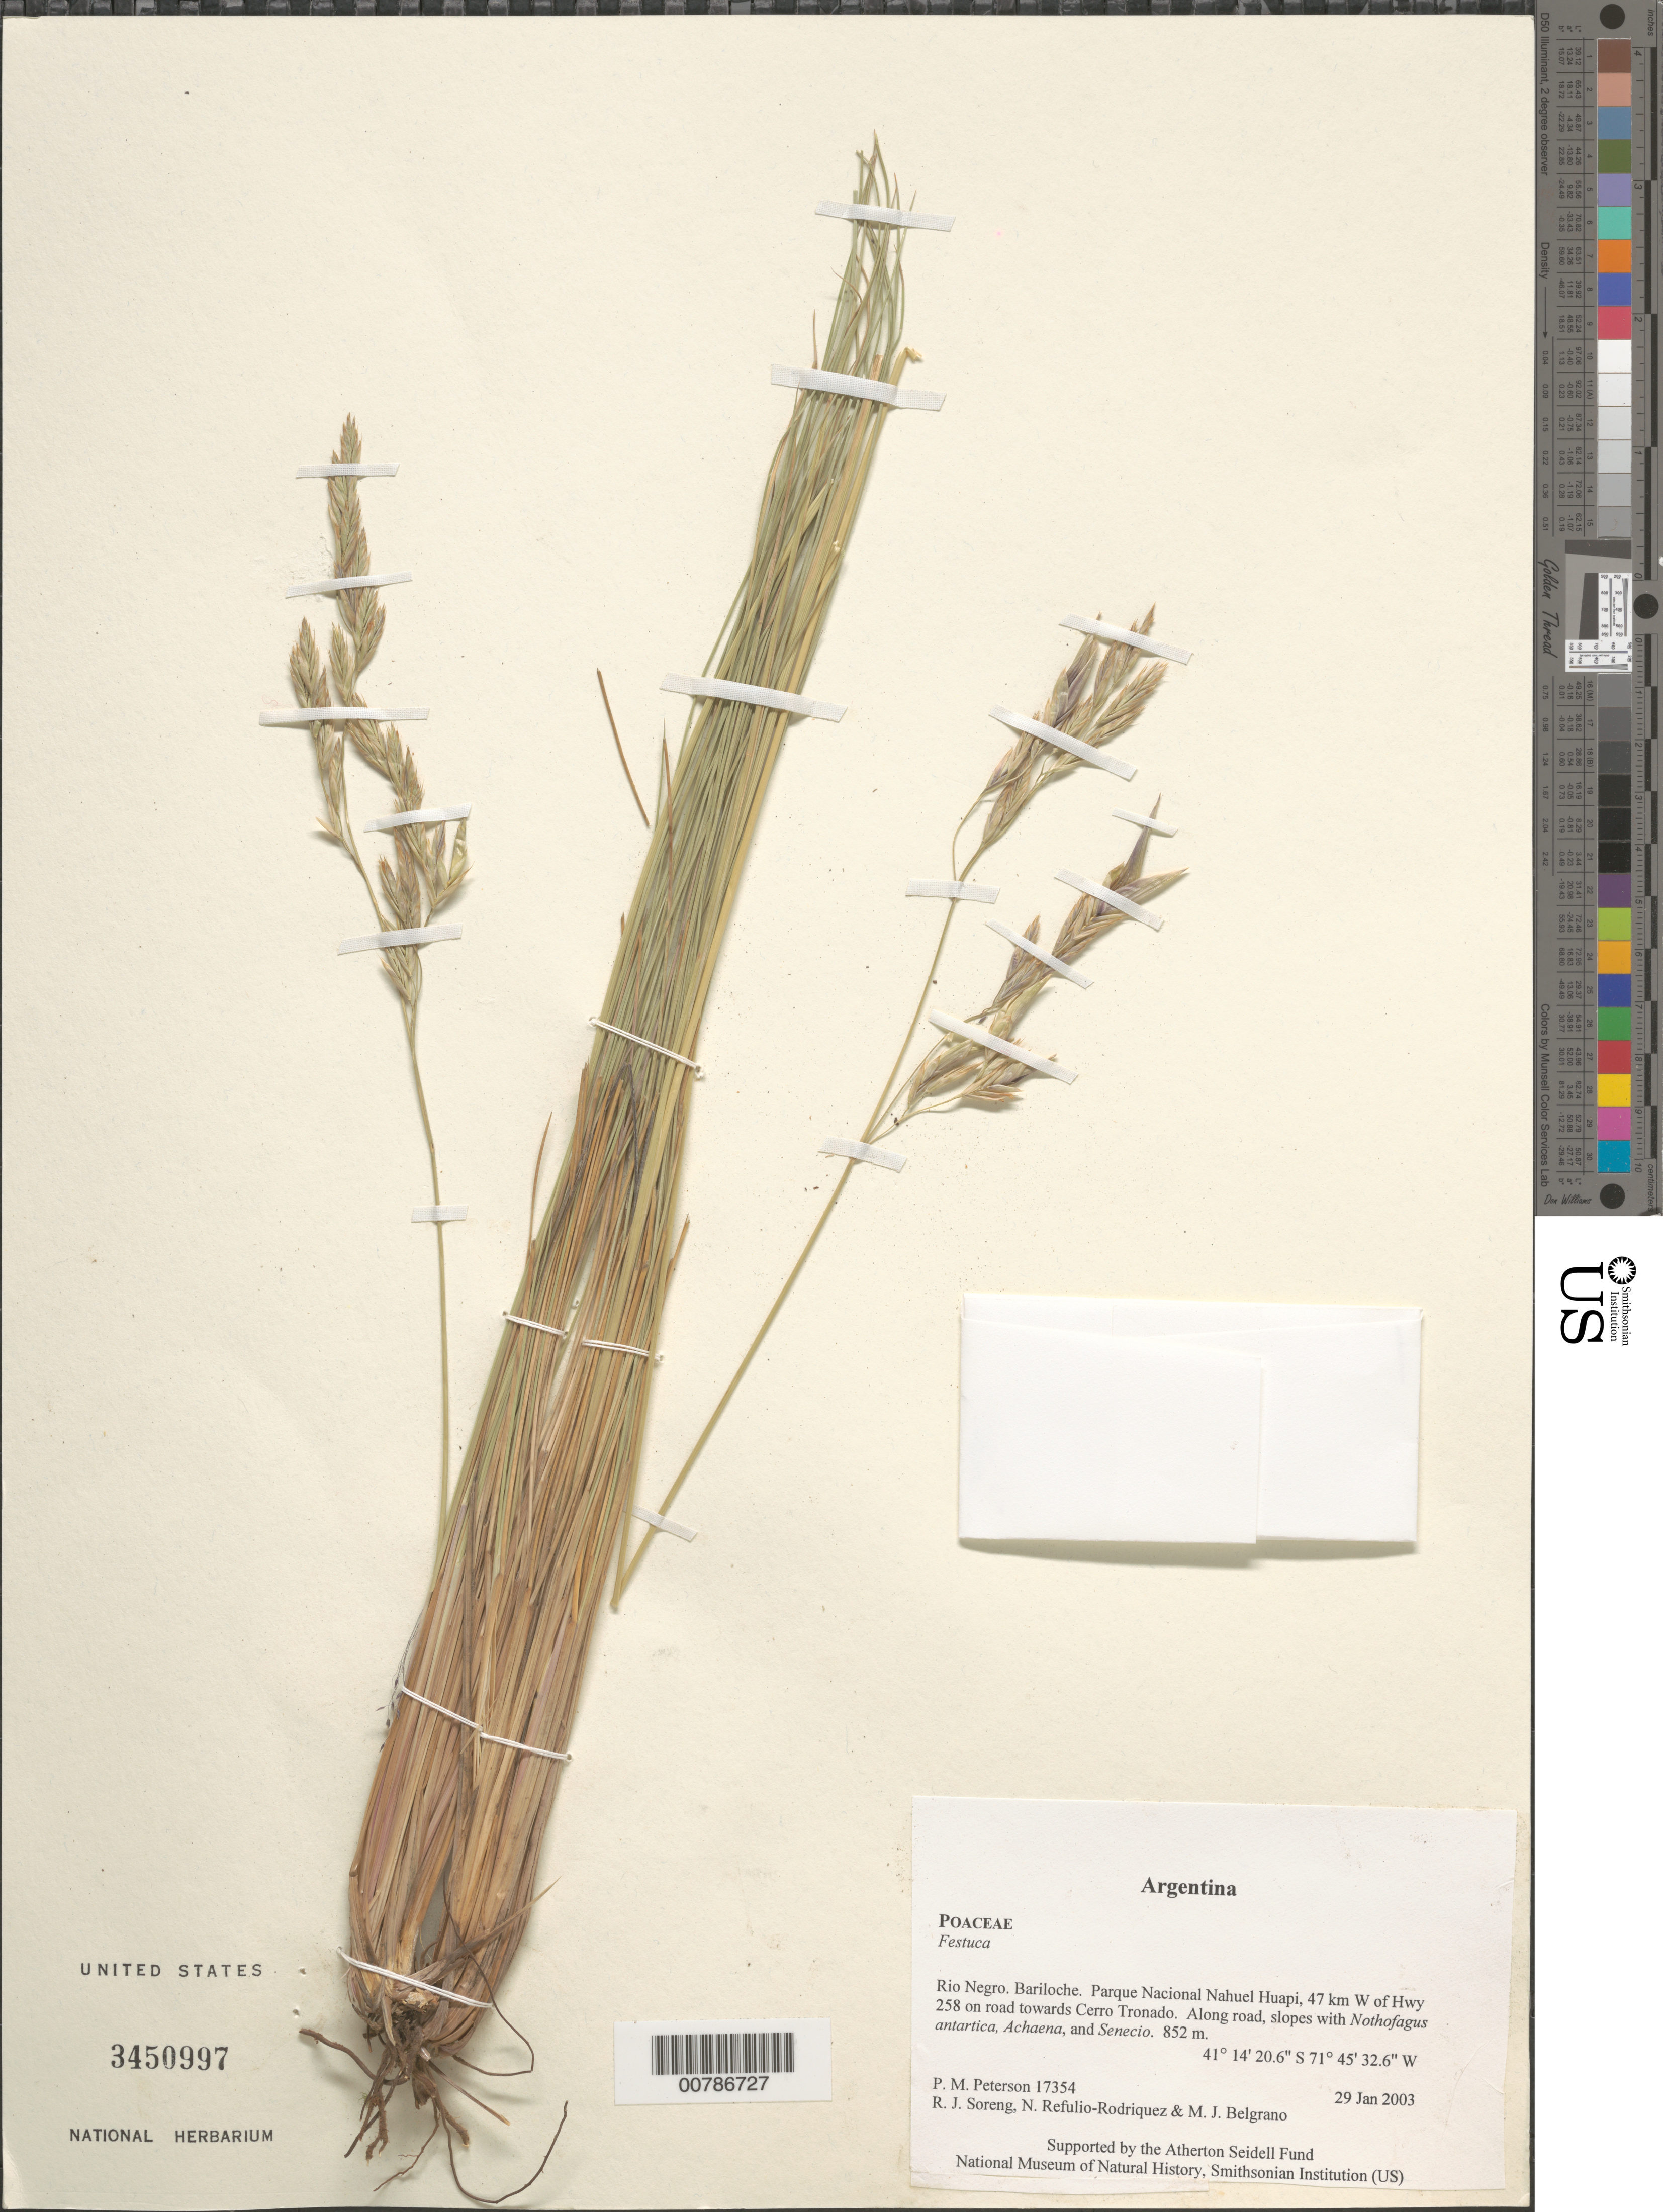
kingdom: Plantae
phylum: Tracheophyta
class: Liliopsida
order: Poales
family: Poaceae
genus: Festuca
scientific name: Festuca sp.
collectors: P. M. Peterson, R. J. Soreng, N. Refulio-Rodríguez & M. Belgrano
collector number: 17354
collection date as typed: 29 Jan 2003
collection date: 2003-01-29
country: Argentina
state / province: Rio Negro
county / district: Bariloche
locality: Parque Nacional Nahuel Huapi, 47 km W of Hwy 258 on road towards Cerro Tronado. Along road, slopes with Nothofagus antartica, Achaena, and Senecio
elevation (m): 852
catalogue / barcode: US 3450997